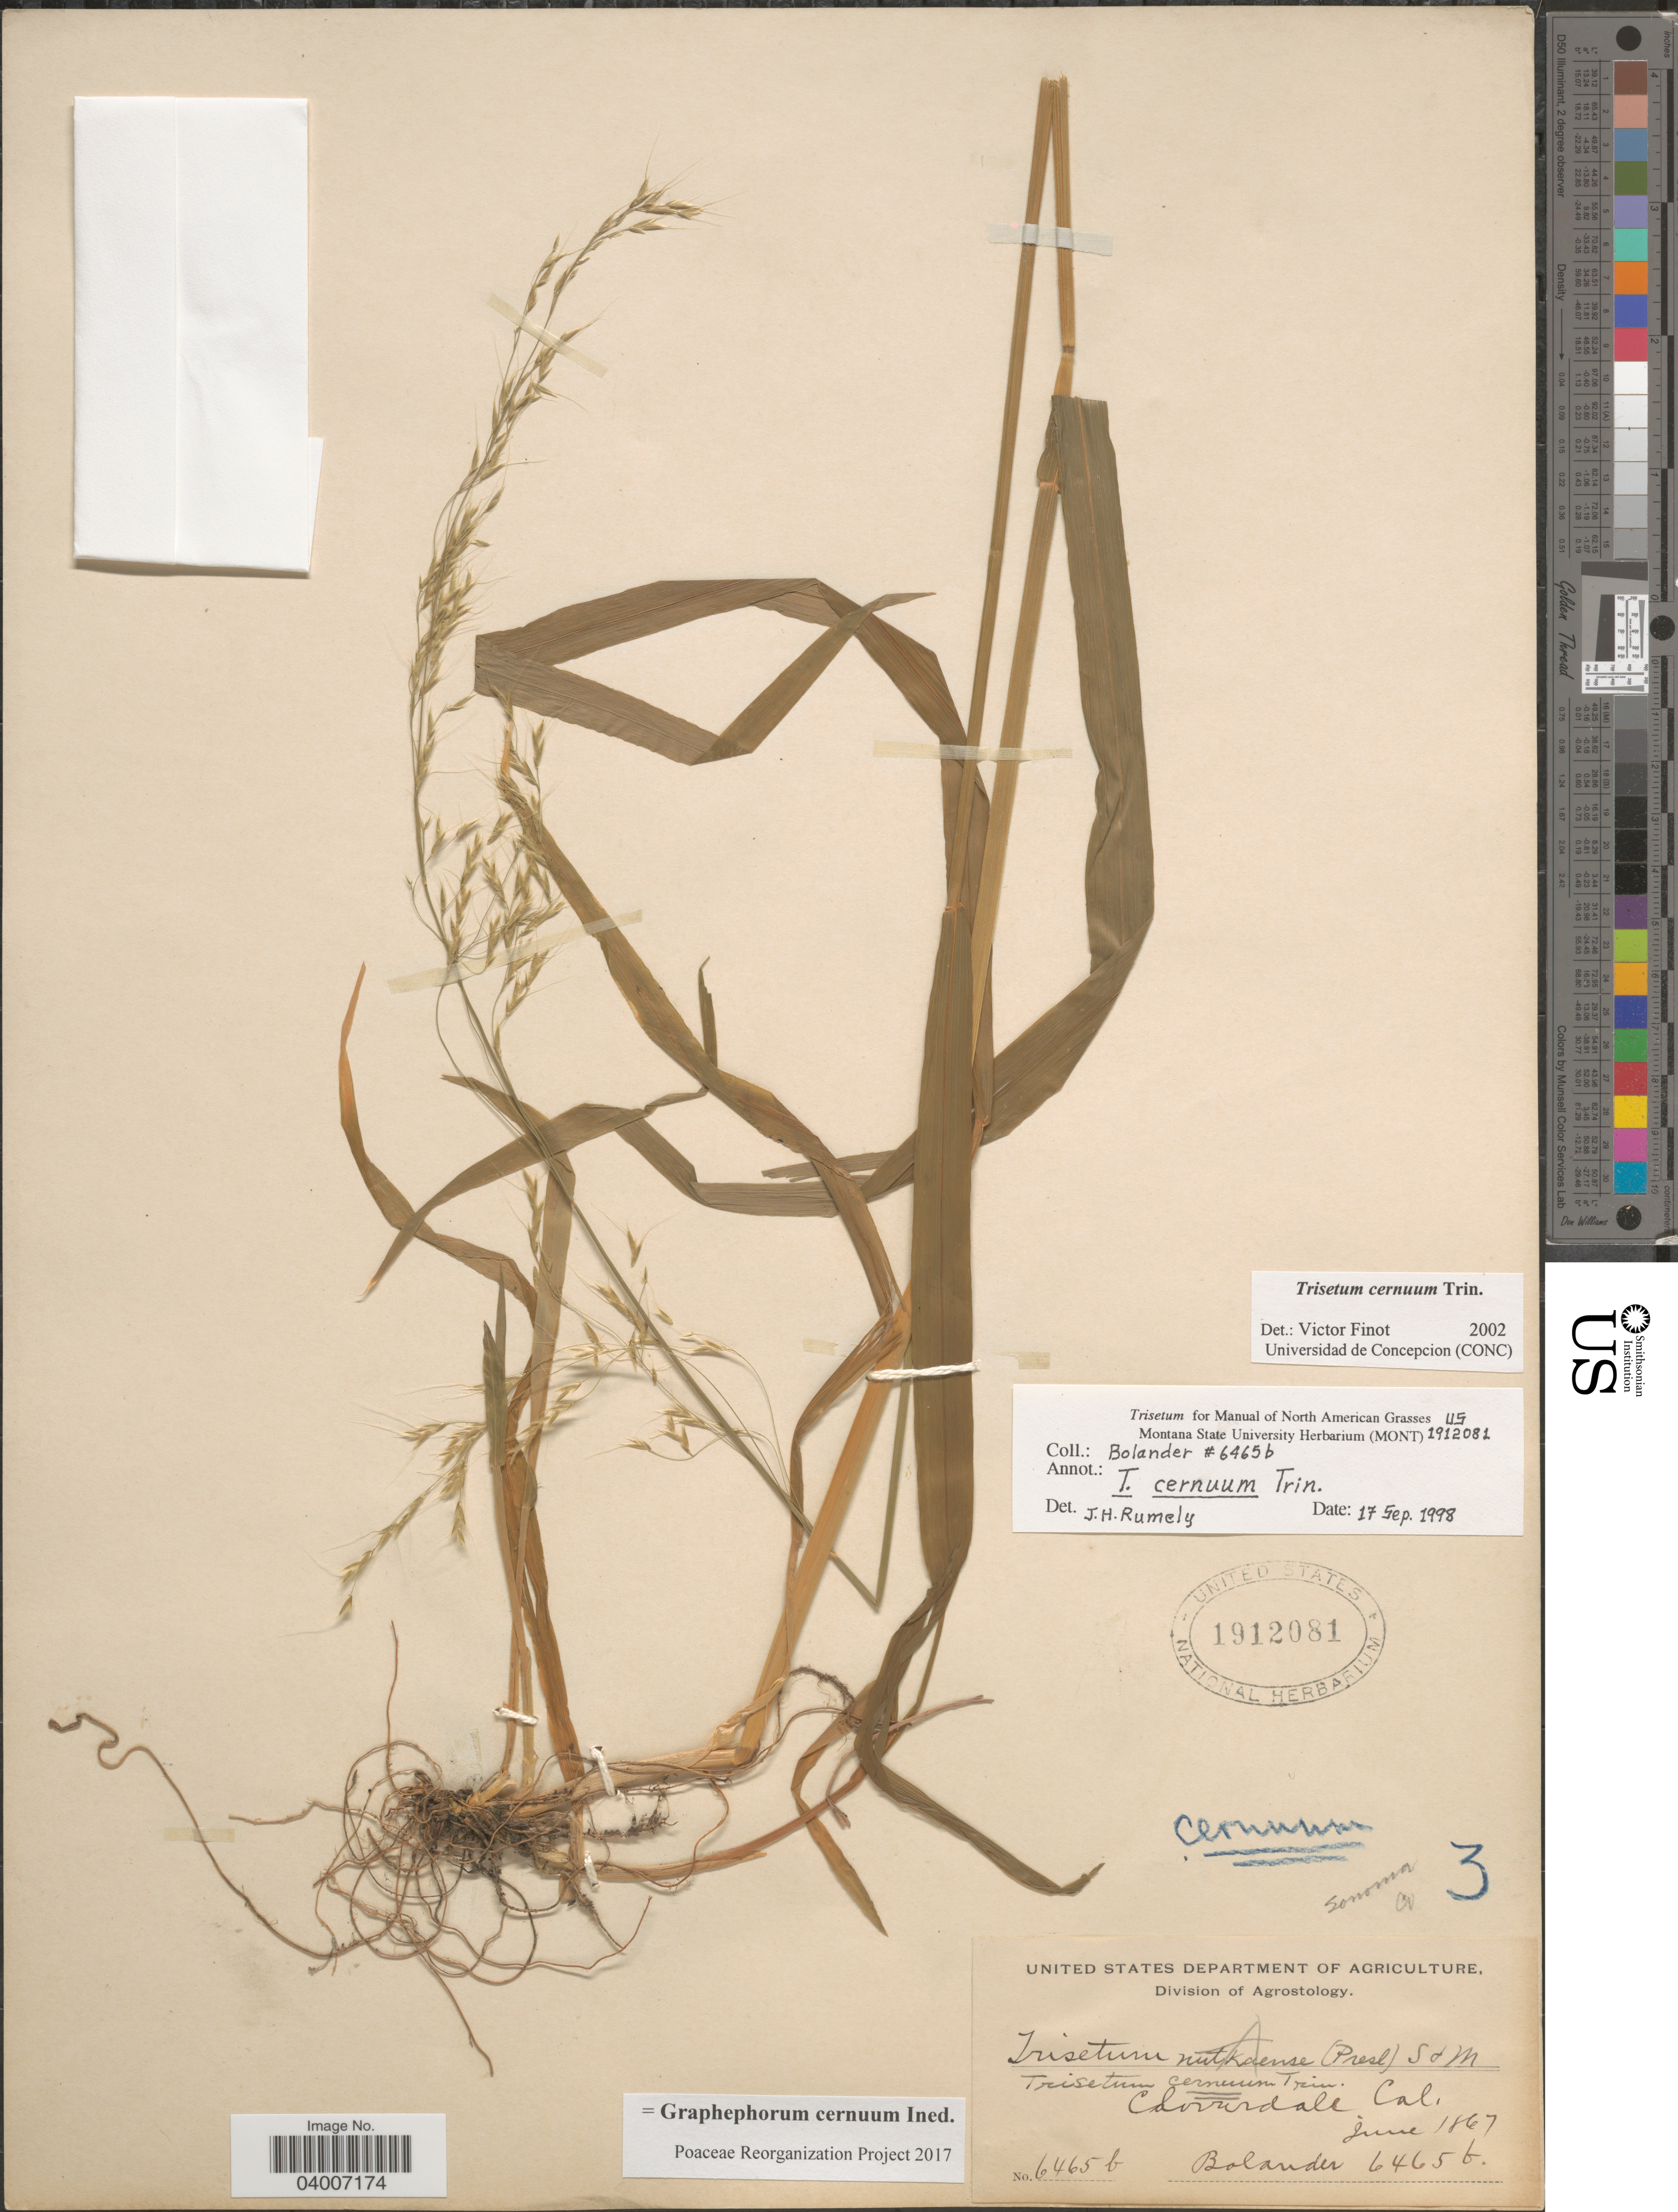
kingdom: Plantae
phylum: Tracheophyta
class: Liliopsida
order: Poales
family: Poaceae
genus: Graphephorum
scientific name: Graphephorum cernuum ined.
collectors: H. Bolander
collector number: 6465b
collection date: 1867-06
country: United States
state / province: California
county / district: Sonoma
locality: Cloverdale. Sonoma Co.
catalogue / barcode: US 1912081